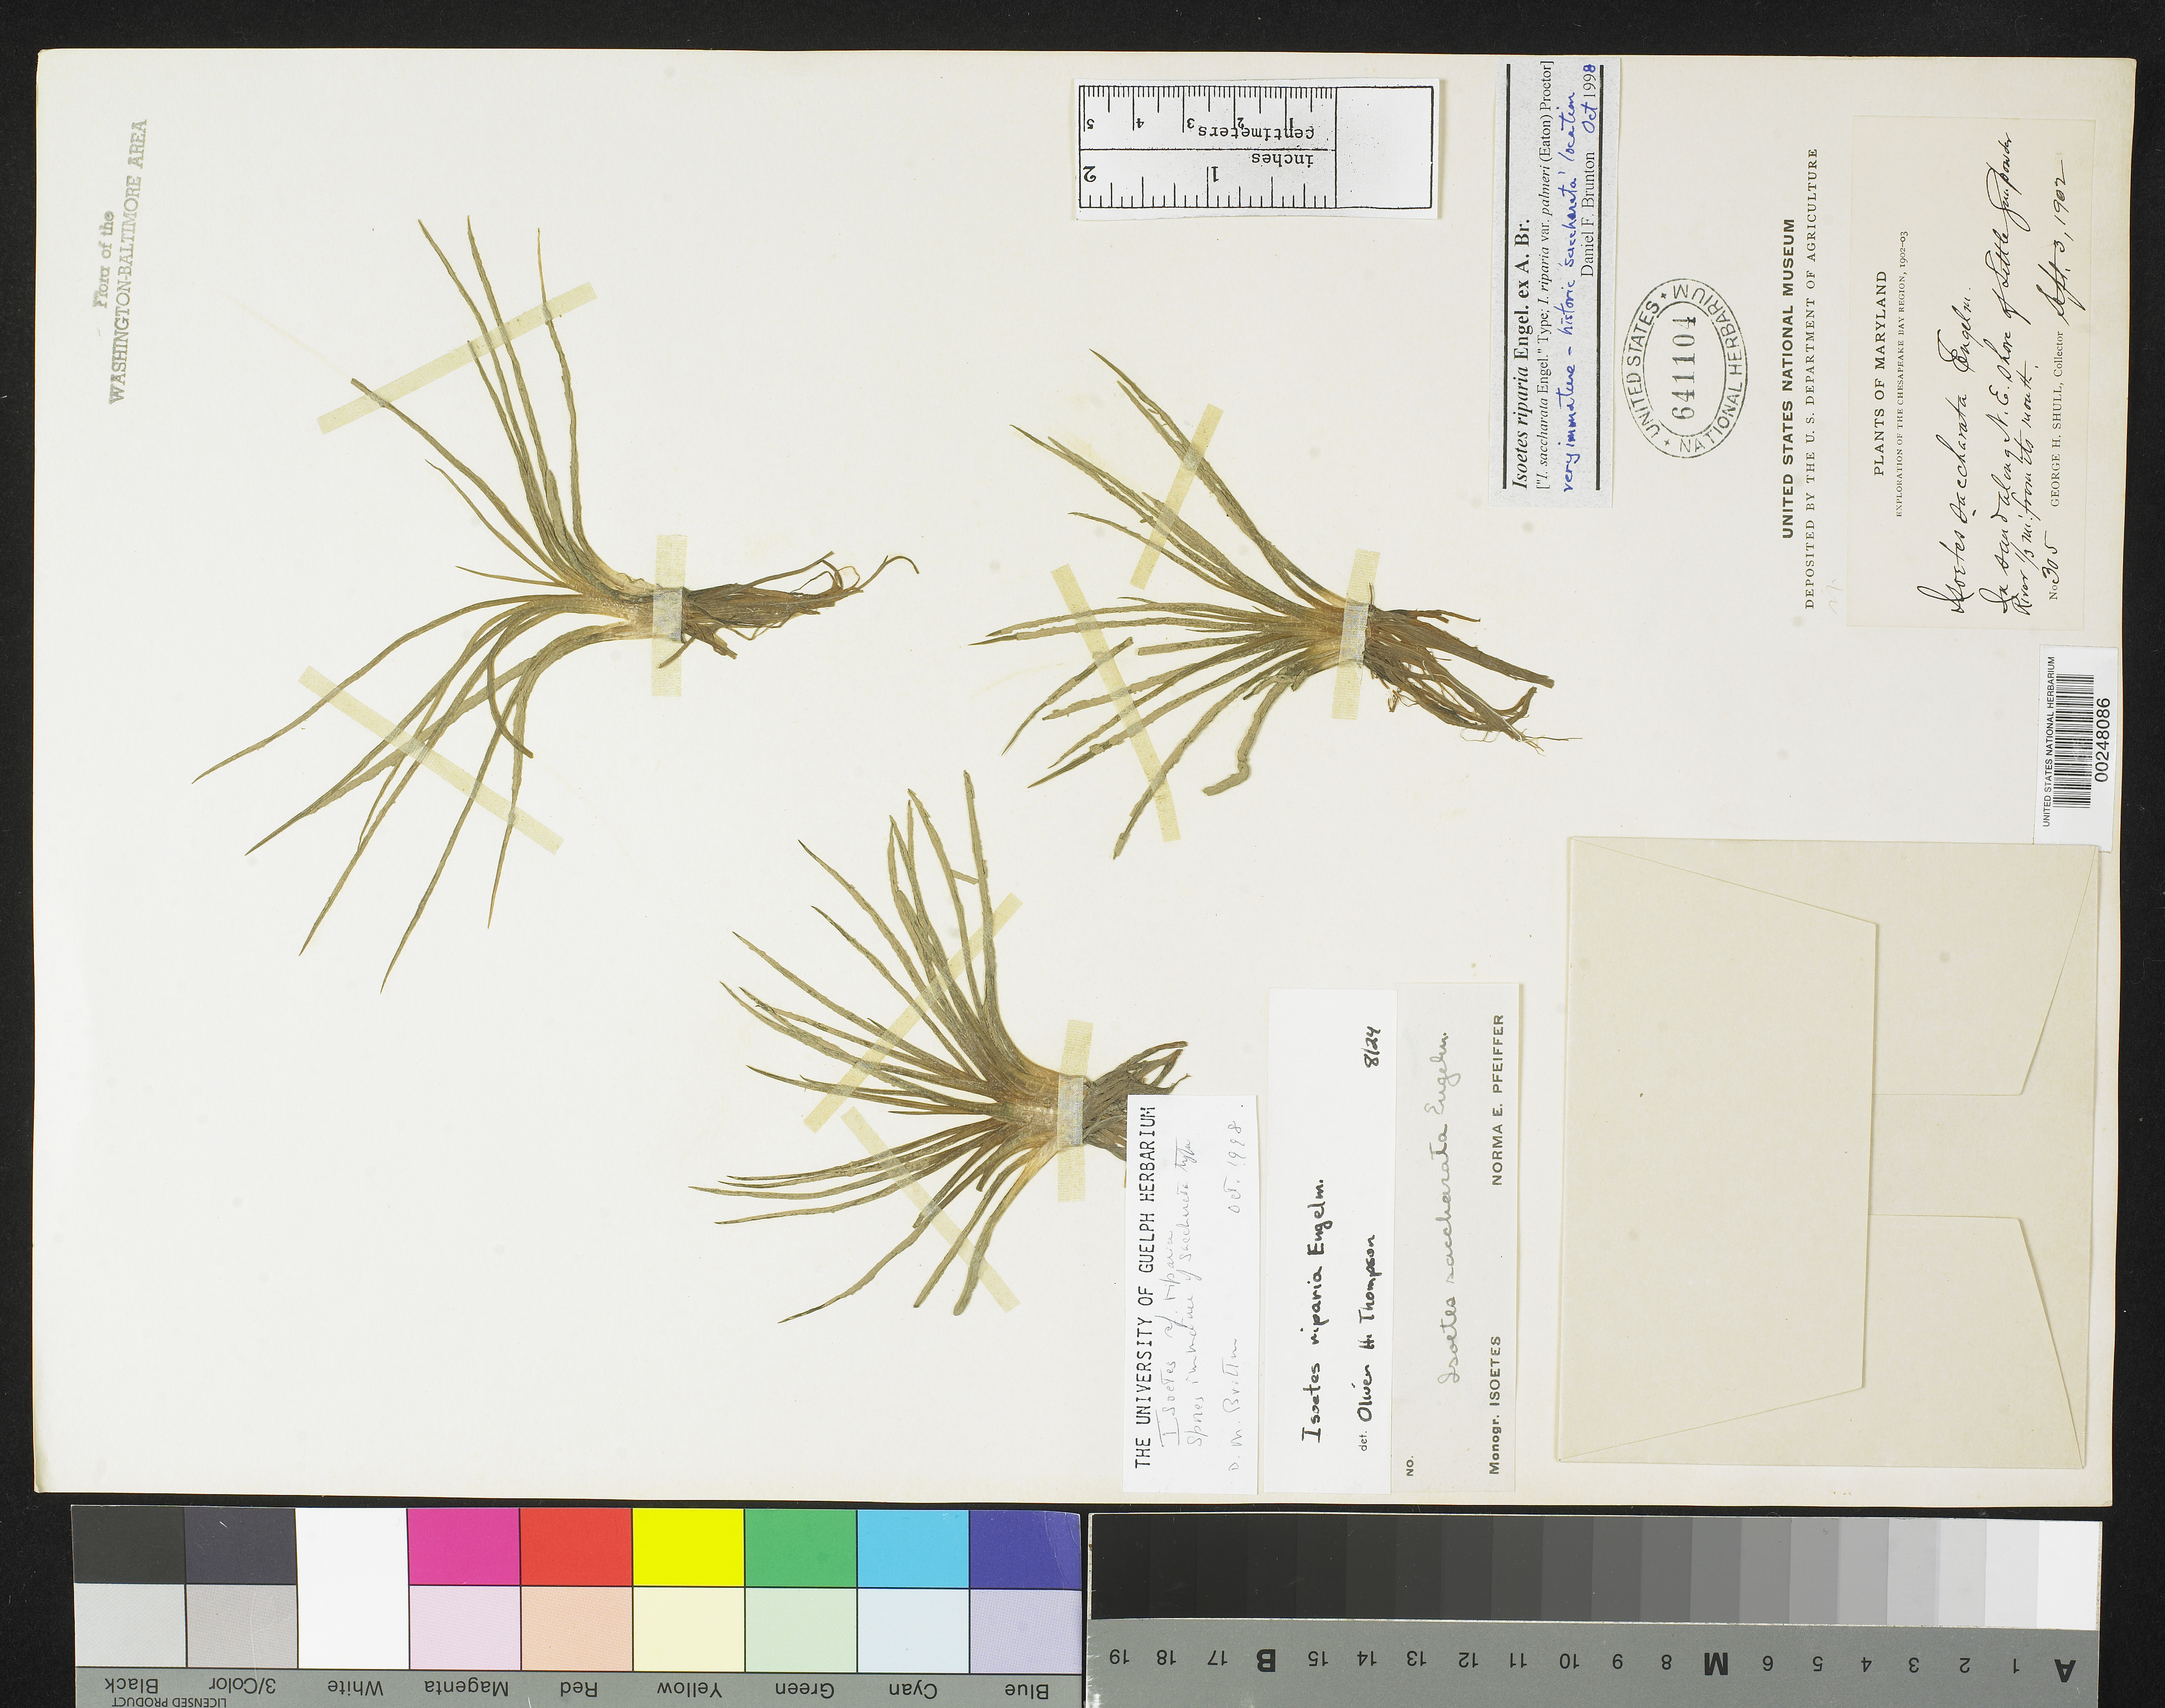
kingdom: Plantae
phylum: Tracheophyta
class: Lycopodiopsida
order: Isoetales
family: Isoetaceae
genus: Isoetes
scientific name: Isoetes riparia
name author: Engelm. ex A. Braun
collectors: G. H. Shull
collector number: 305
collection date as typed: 03 Sep 1902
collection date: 1902-09-03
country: United States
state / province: Maryland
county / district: Harford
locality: northeast of Little Gunpowder River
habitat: In sand along shore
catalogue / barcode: US 641104